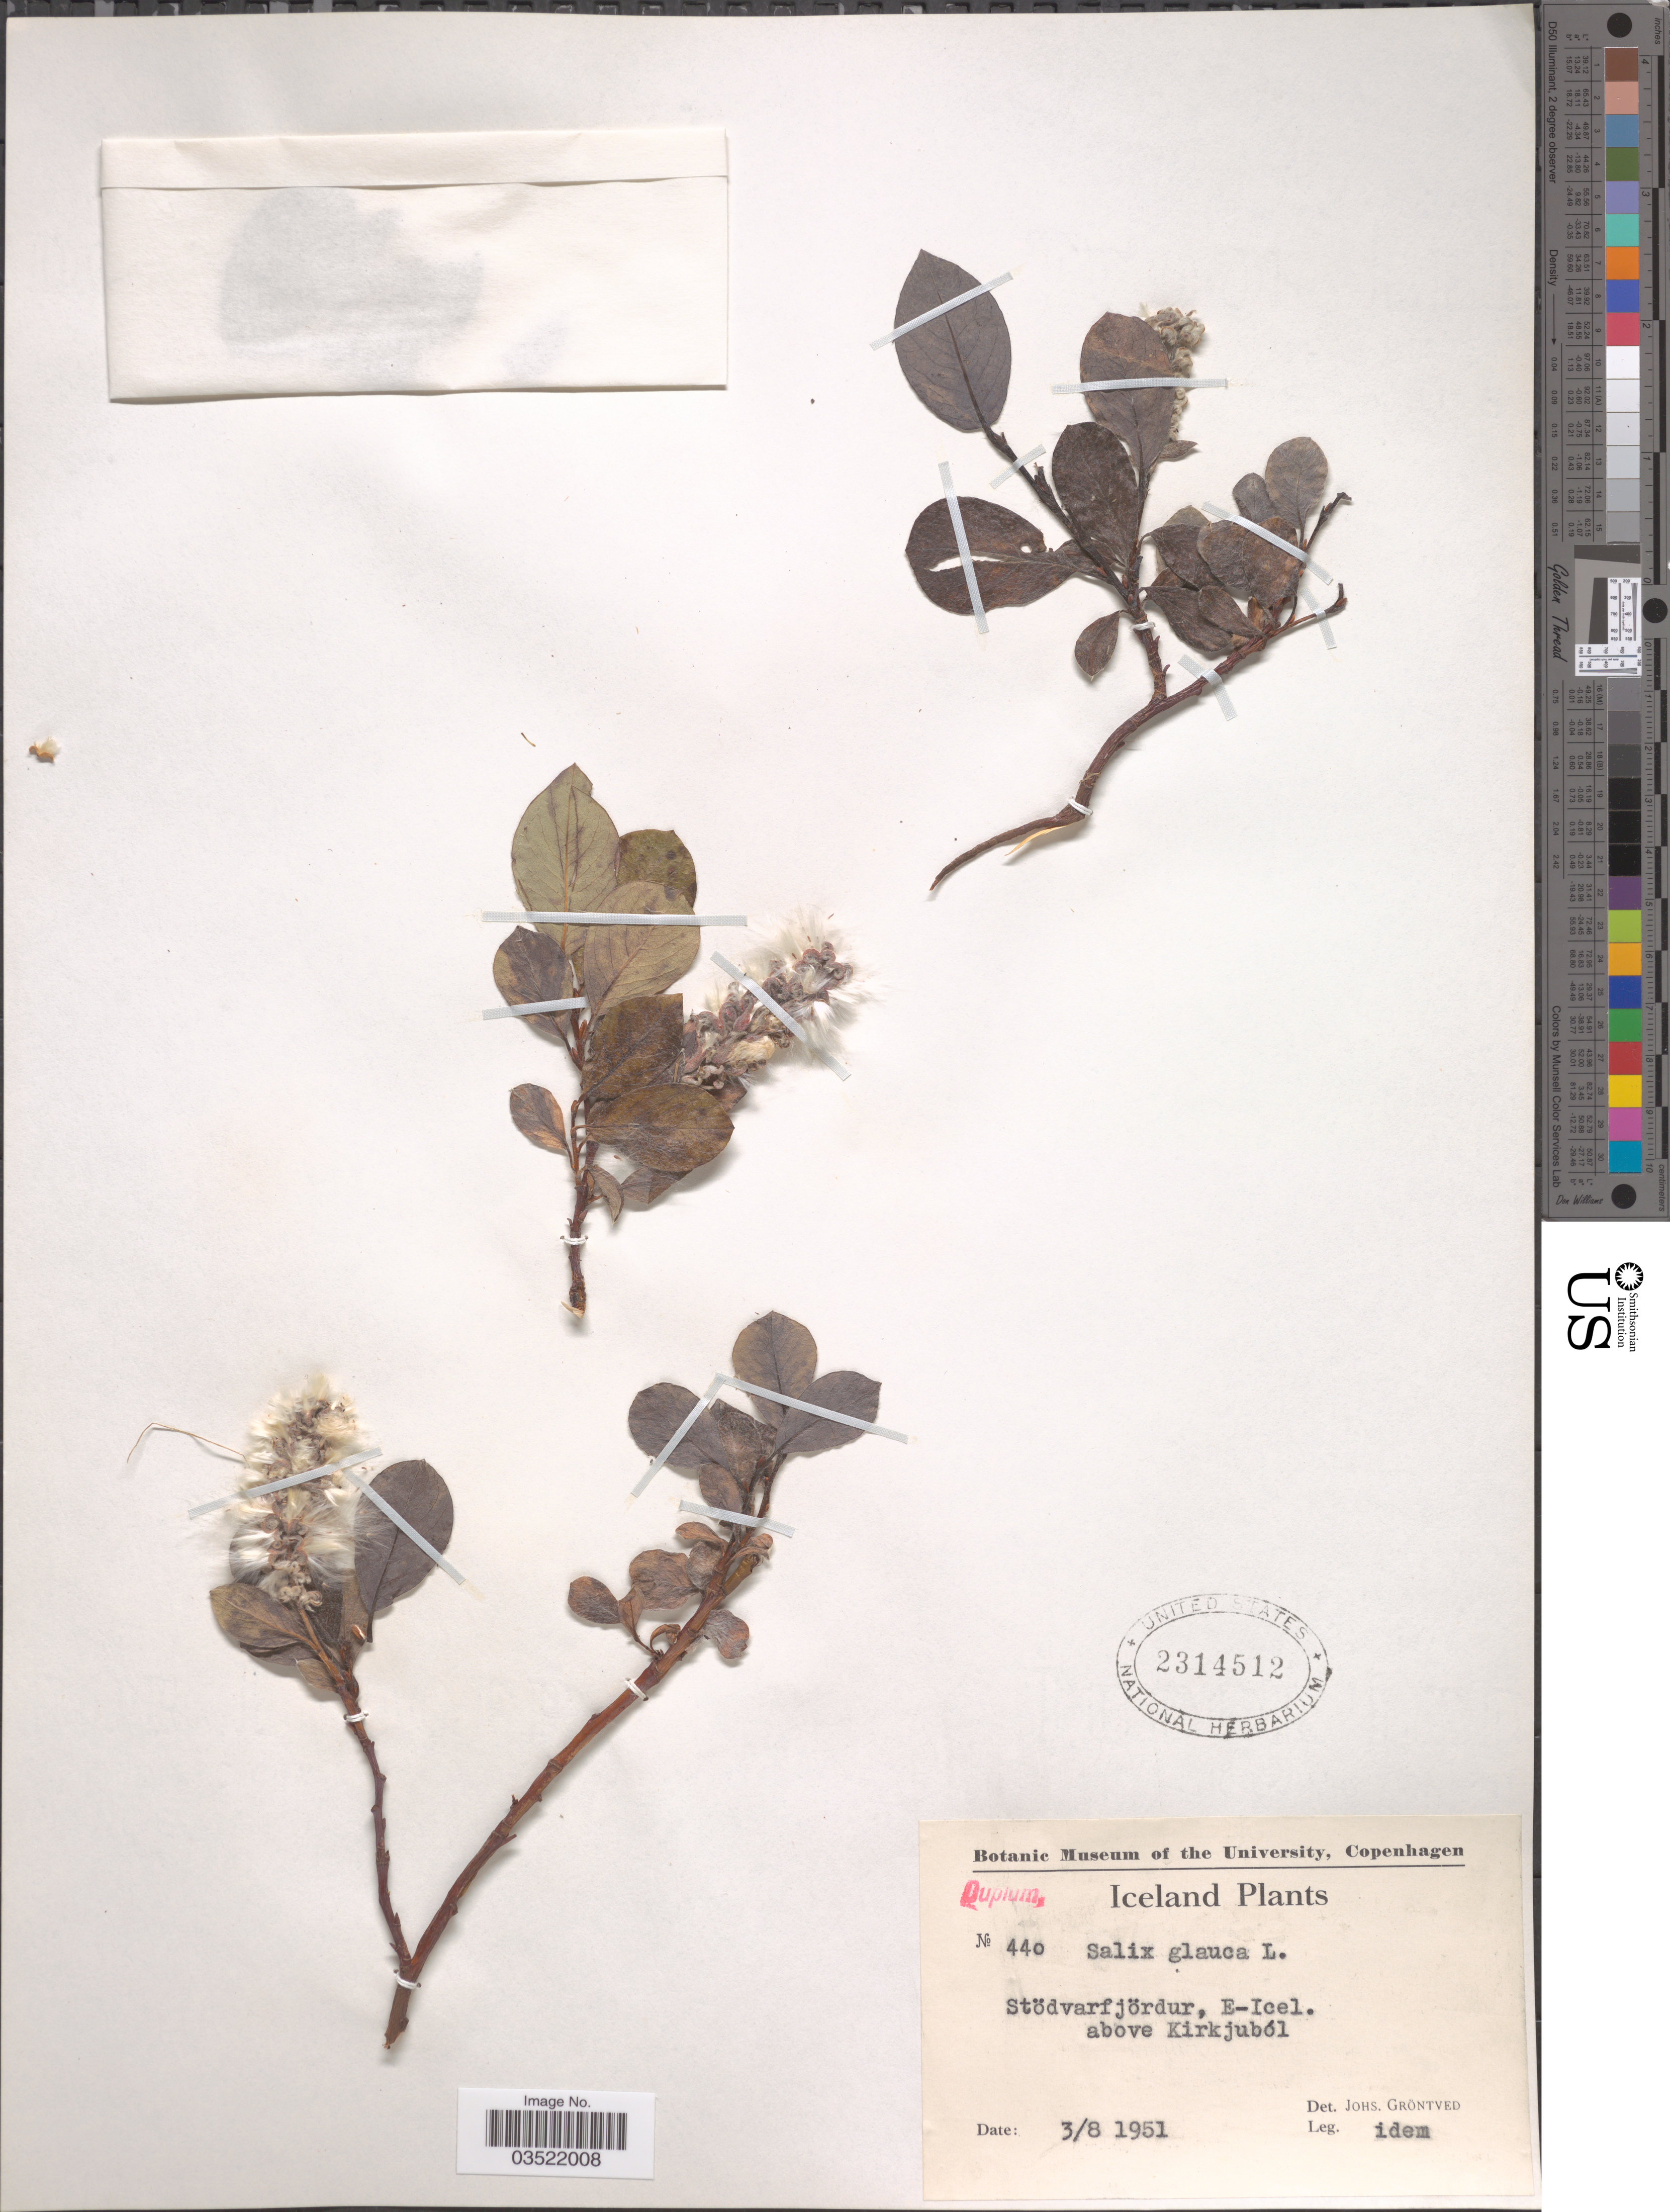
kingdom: Plantae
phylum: Tracheophyta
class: Magnoliopsida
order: Malpighiales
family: Salicaceae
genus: Salix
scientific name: Salix glauca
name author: L.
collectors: J. Gröntved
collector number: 440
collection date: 1951-08-03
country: Iceland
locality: Stödvarfjördur, E-Icel. above Kirkjuból.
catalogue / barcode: US 2314512